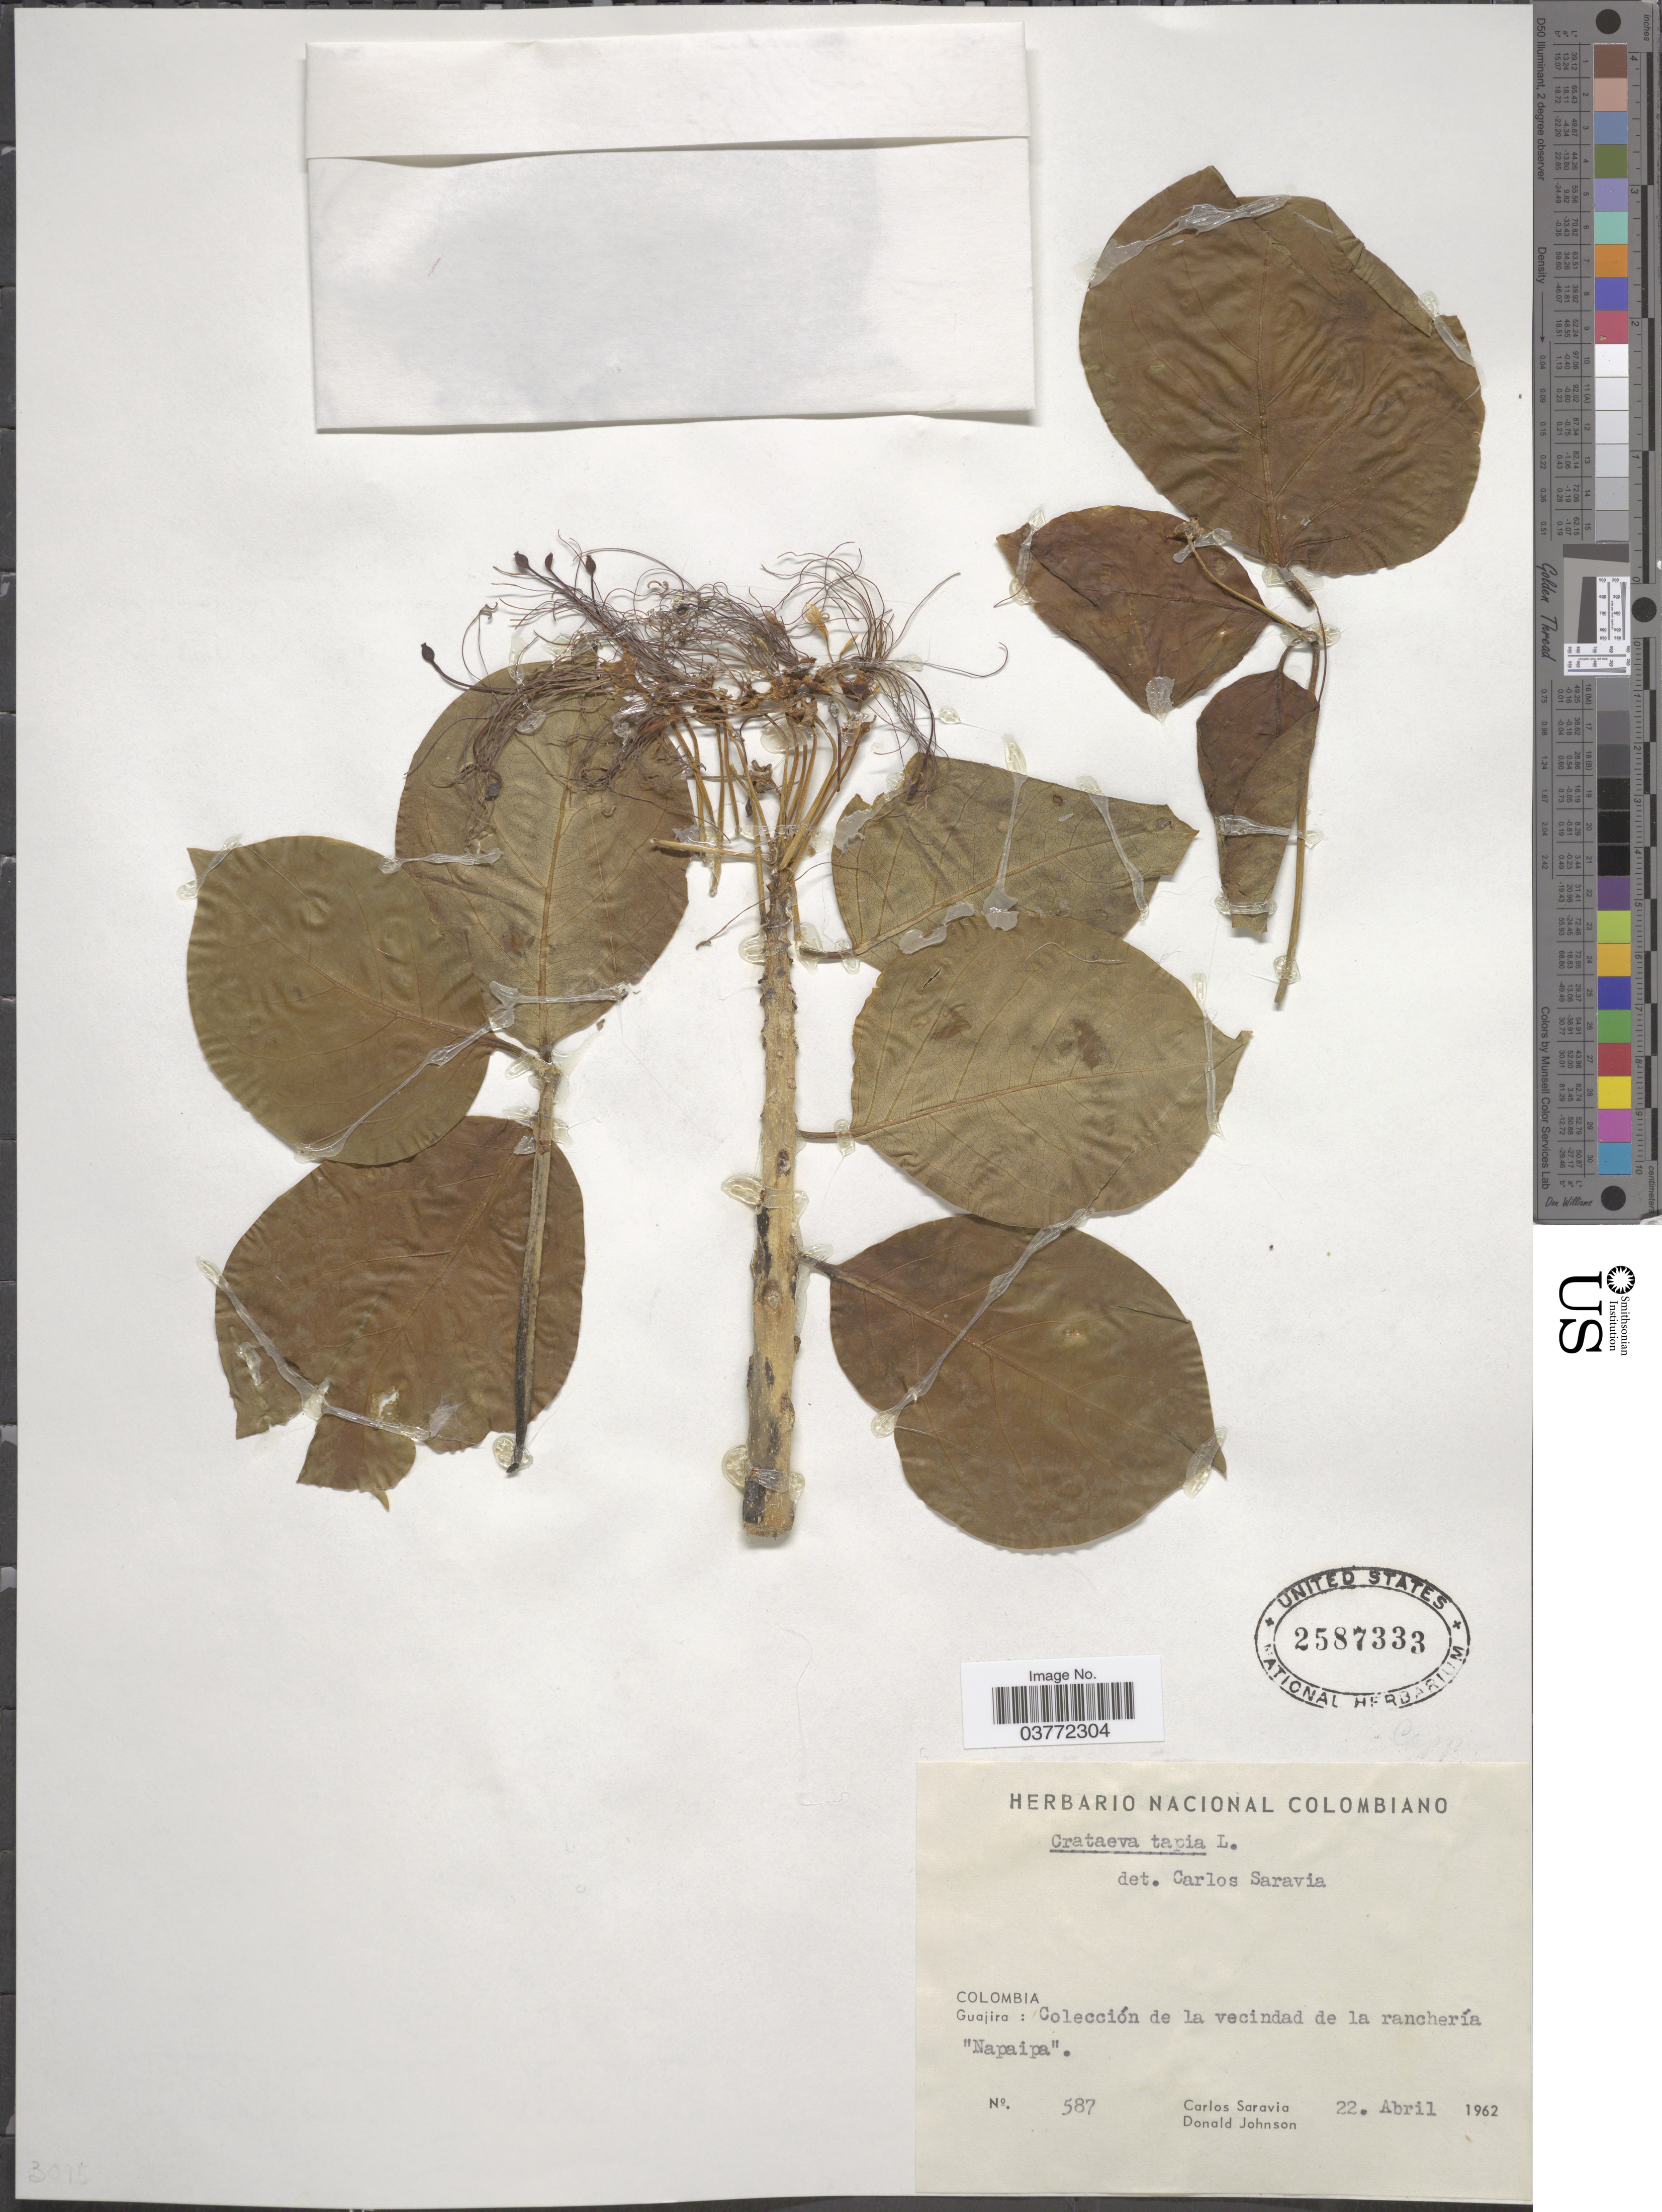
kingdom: Plantae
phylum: Tracheophyta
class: Magnoliopsida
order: Brassicales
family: Capparaceae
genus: Crateva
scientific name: Crateva tapia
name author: L.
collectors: C. Saravia & D. Johnson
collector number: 587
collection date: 1962-04-22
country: Colombia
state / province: La Guajira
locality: Colección de la vecindad de la ranchería "Napaipa".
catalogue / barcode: US 2587333